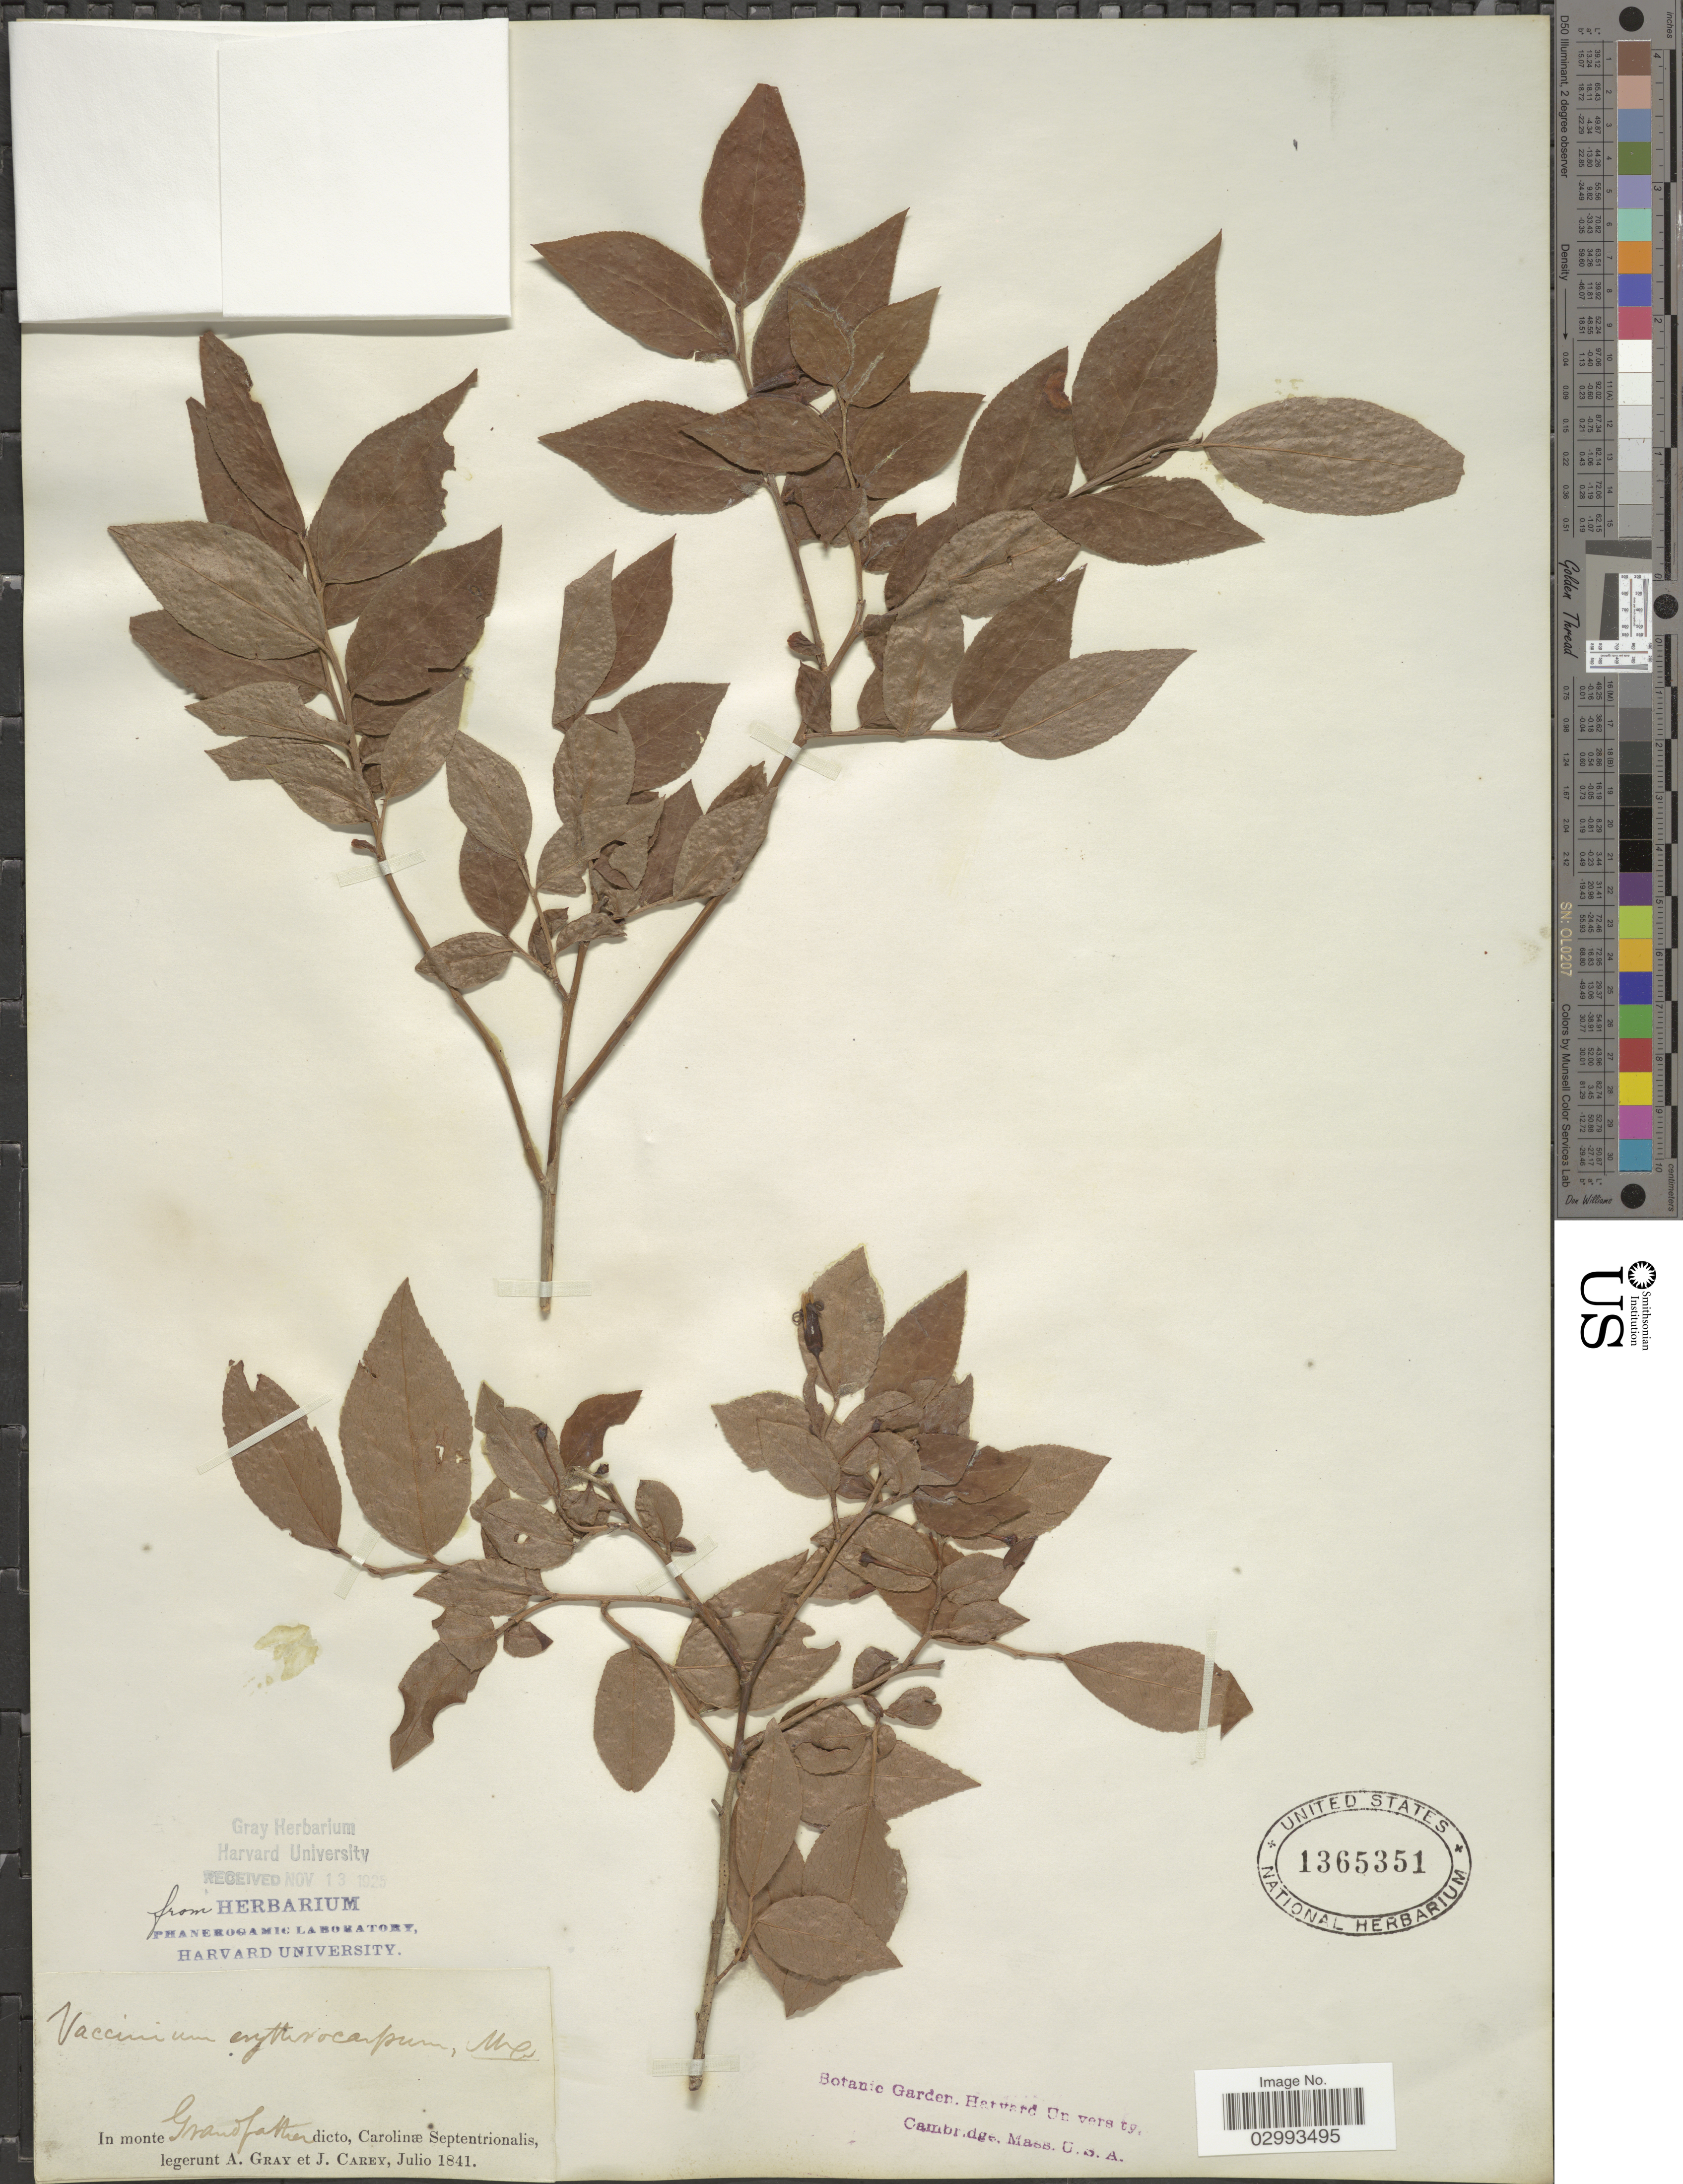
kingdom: Plantae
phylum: Tracheophyta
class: Magnoliopsida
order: Ericales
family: Ericaceae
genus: Hugeria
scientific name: Hugeria erythrocarpa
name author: (Michx.) Small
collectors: A. Gray (herbarium) & J. Carey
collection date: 1841-07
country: United States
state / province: North Carolina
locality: In monte Grandfather dicto, Carolinaæ Septentrionalis.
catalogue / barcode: US 1365351